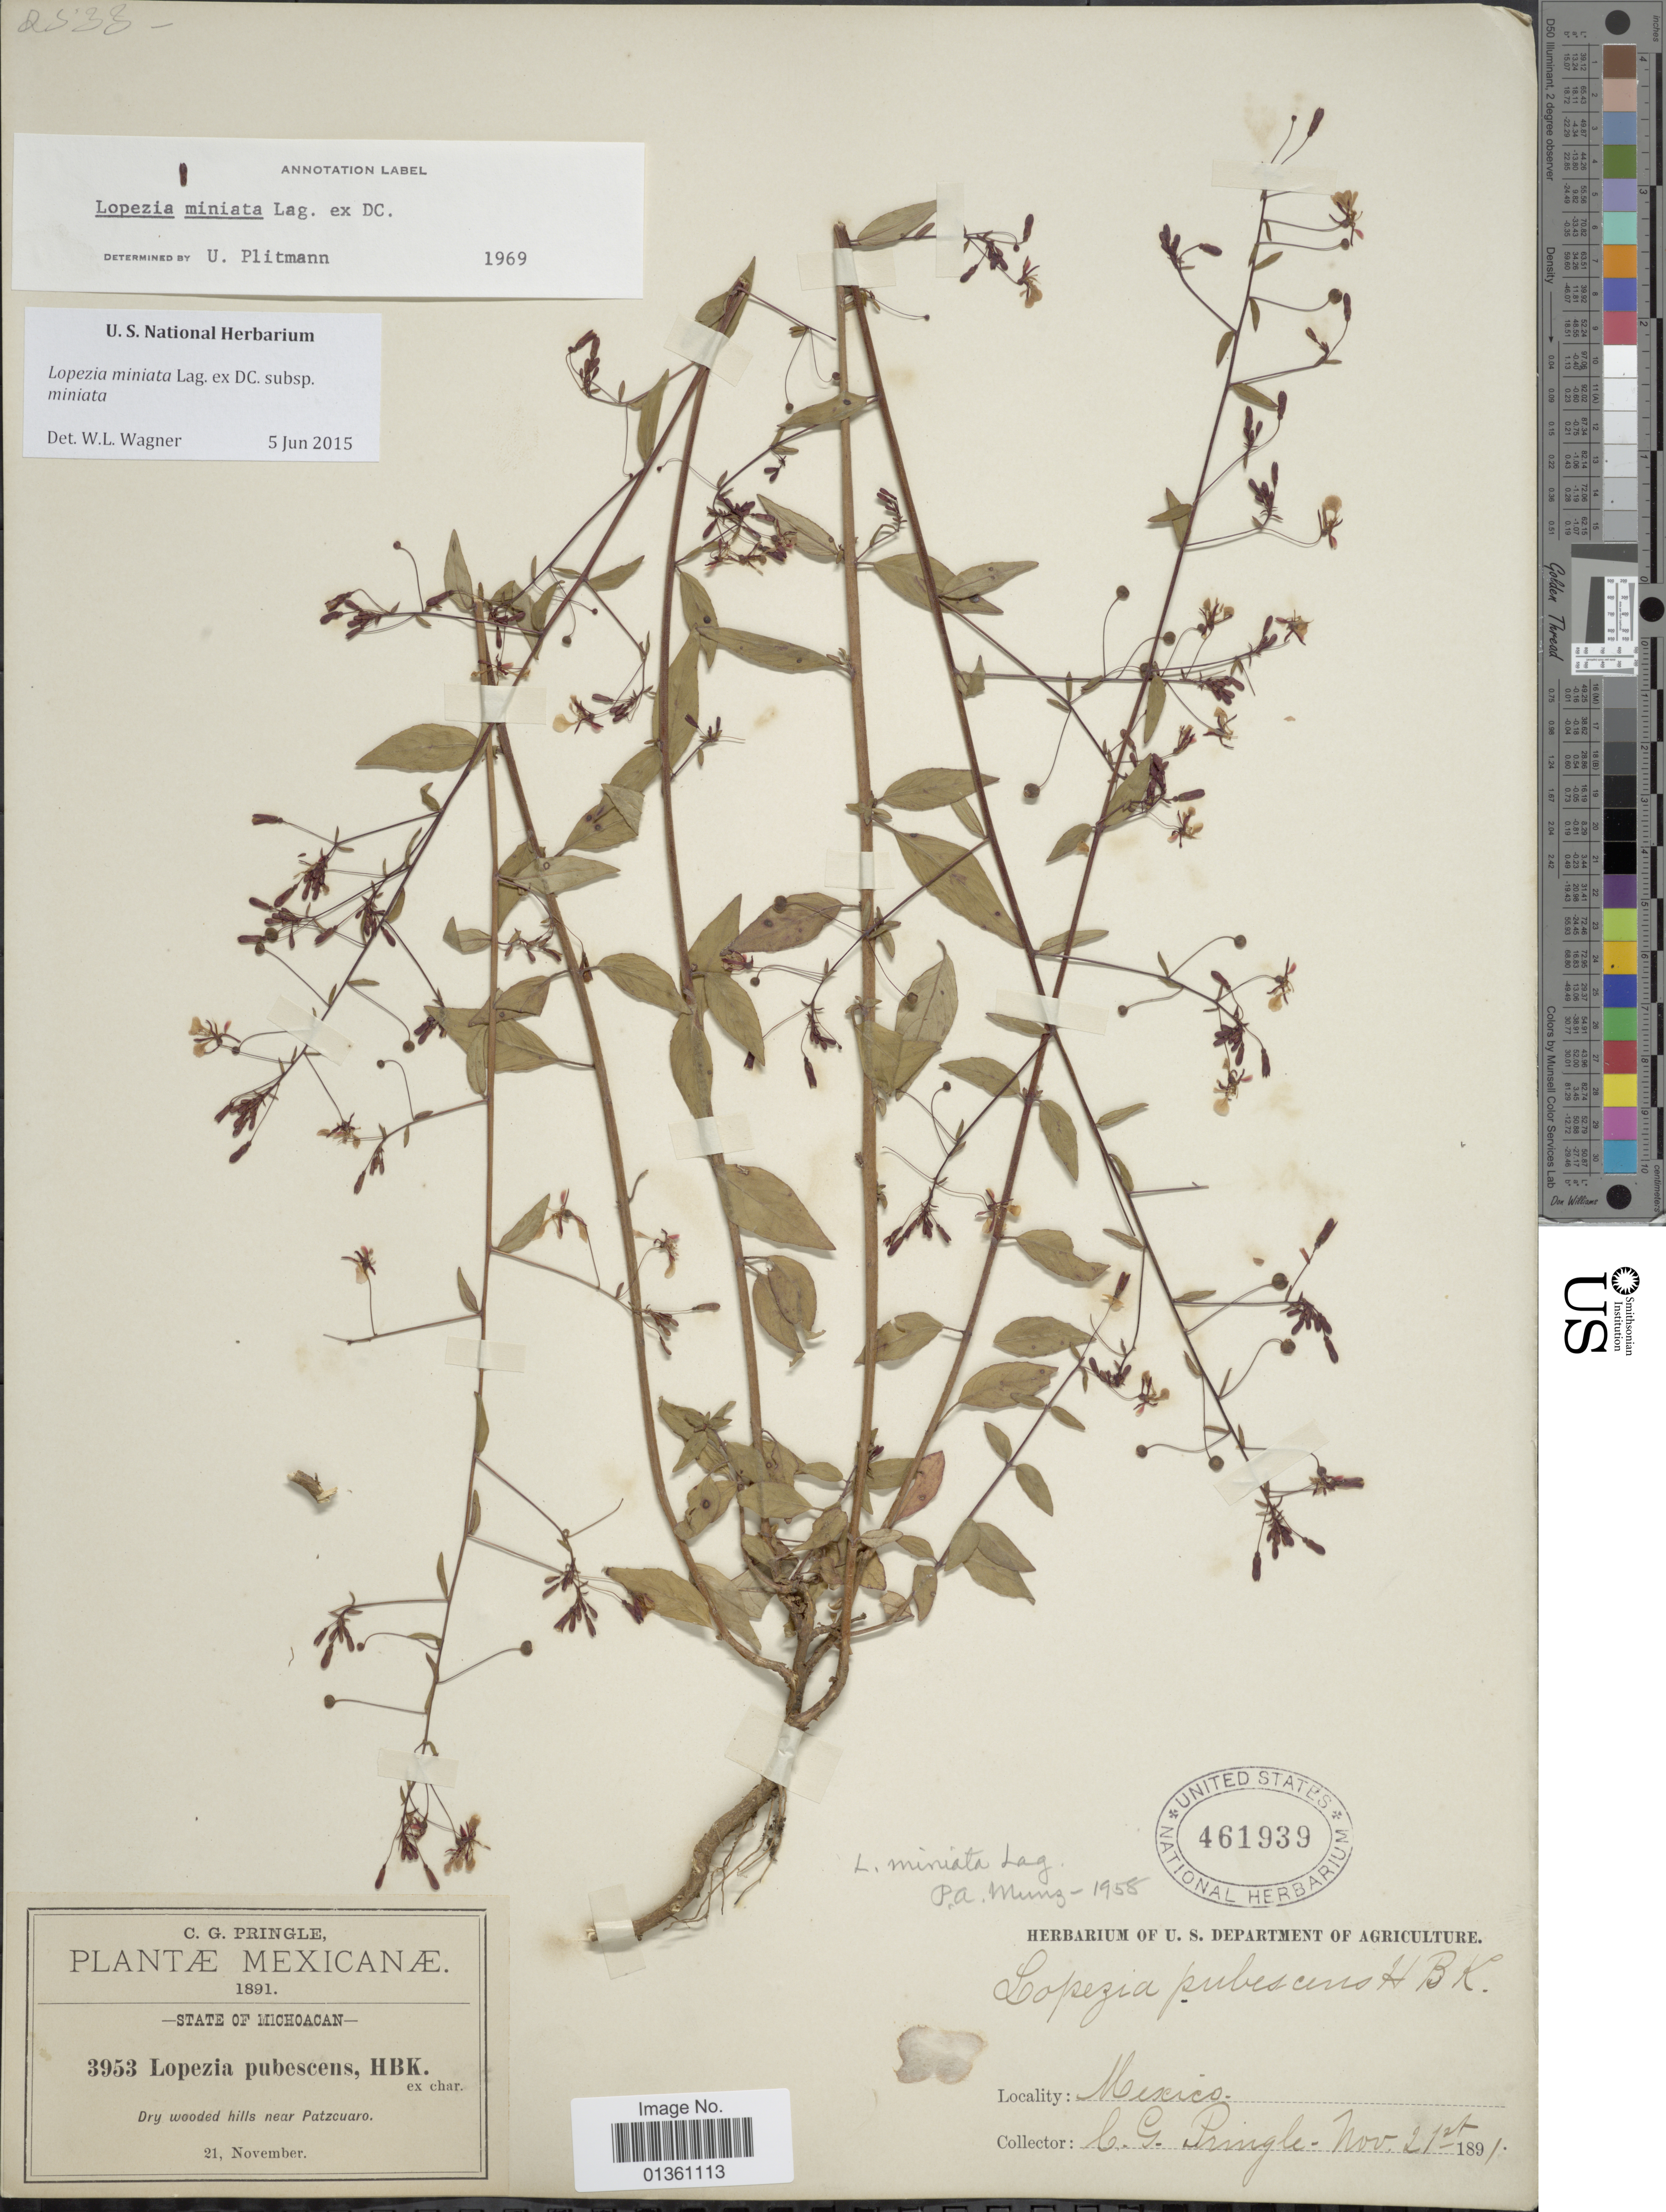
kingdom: Plantae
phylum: Tracheophyta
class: Magnoliopsida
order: Myrtales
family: Onagraceae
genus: Lopezia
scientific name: Lopezia miniata subsp. miniata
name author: Lag. ex DC.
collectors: C. G. Pringle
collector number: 3953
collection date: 1891-11-21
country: Mexico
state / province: Michoacán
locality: Dry wooded hills near Patzcuaro.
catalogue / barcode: US 461939